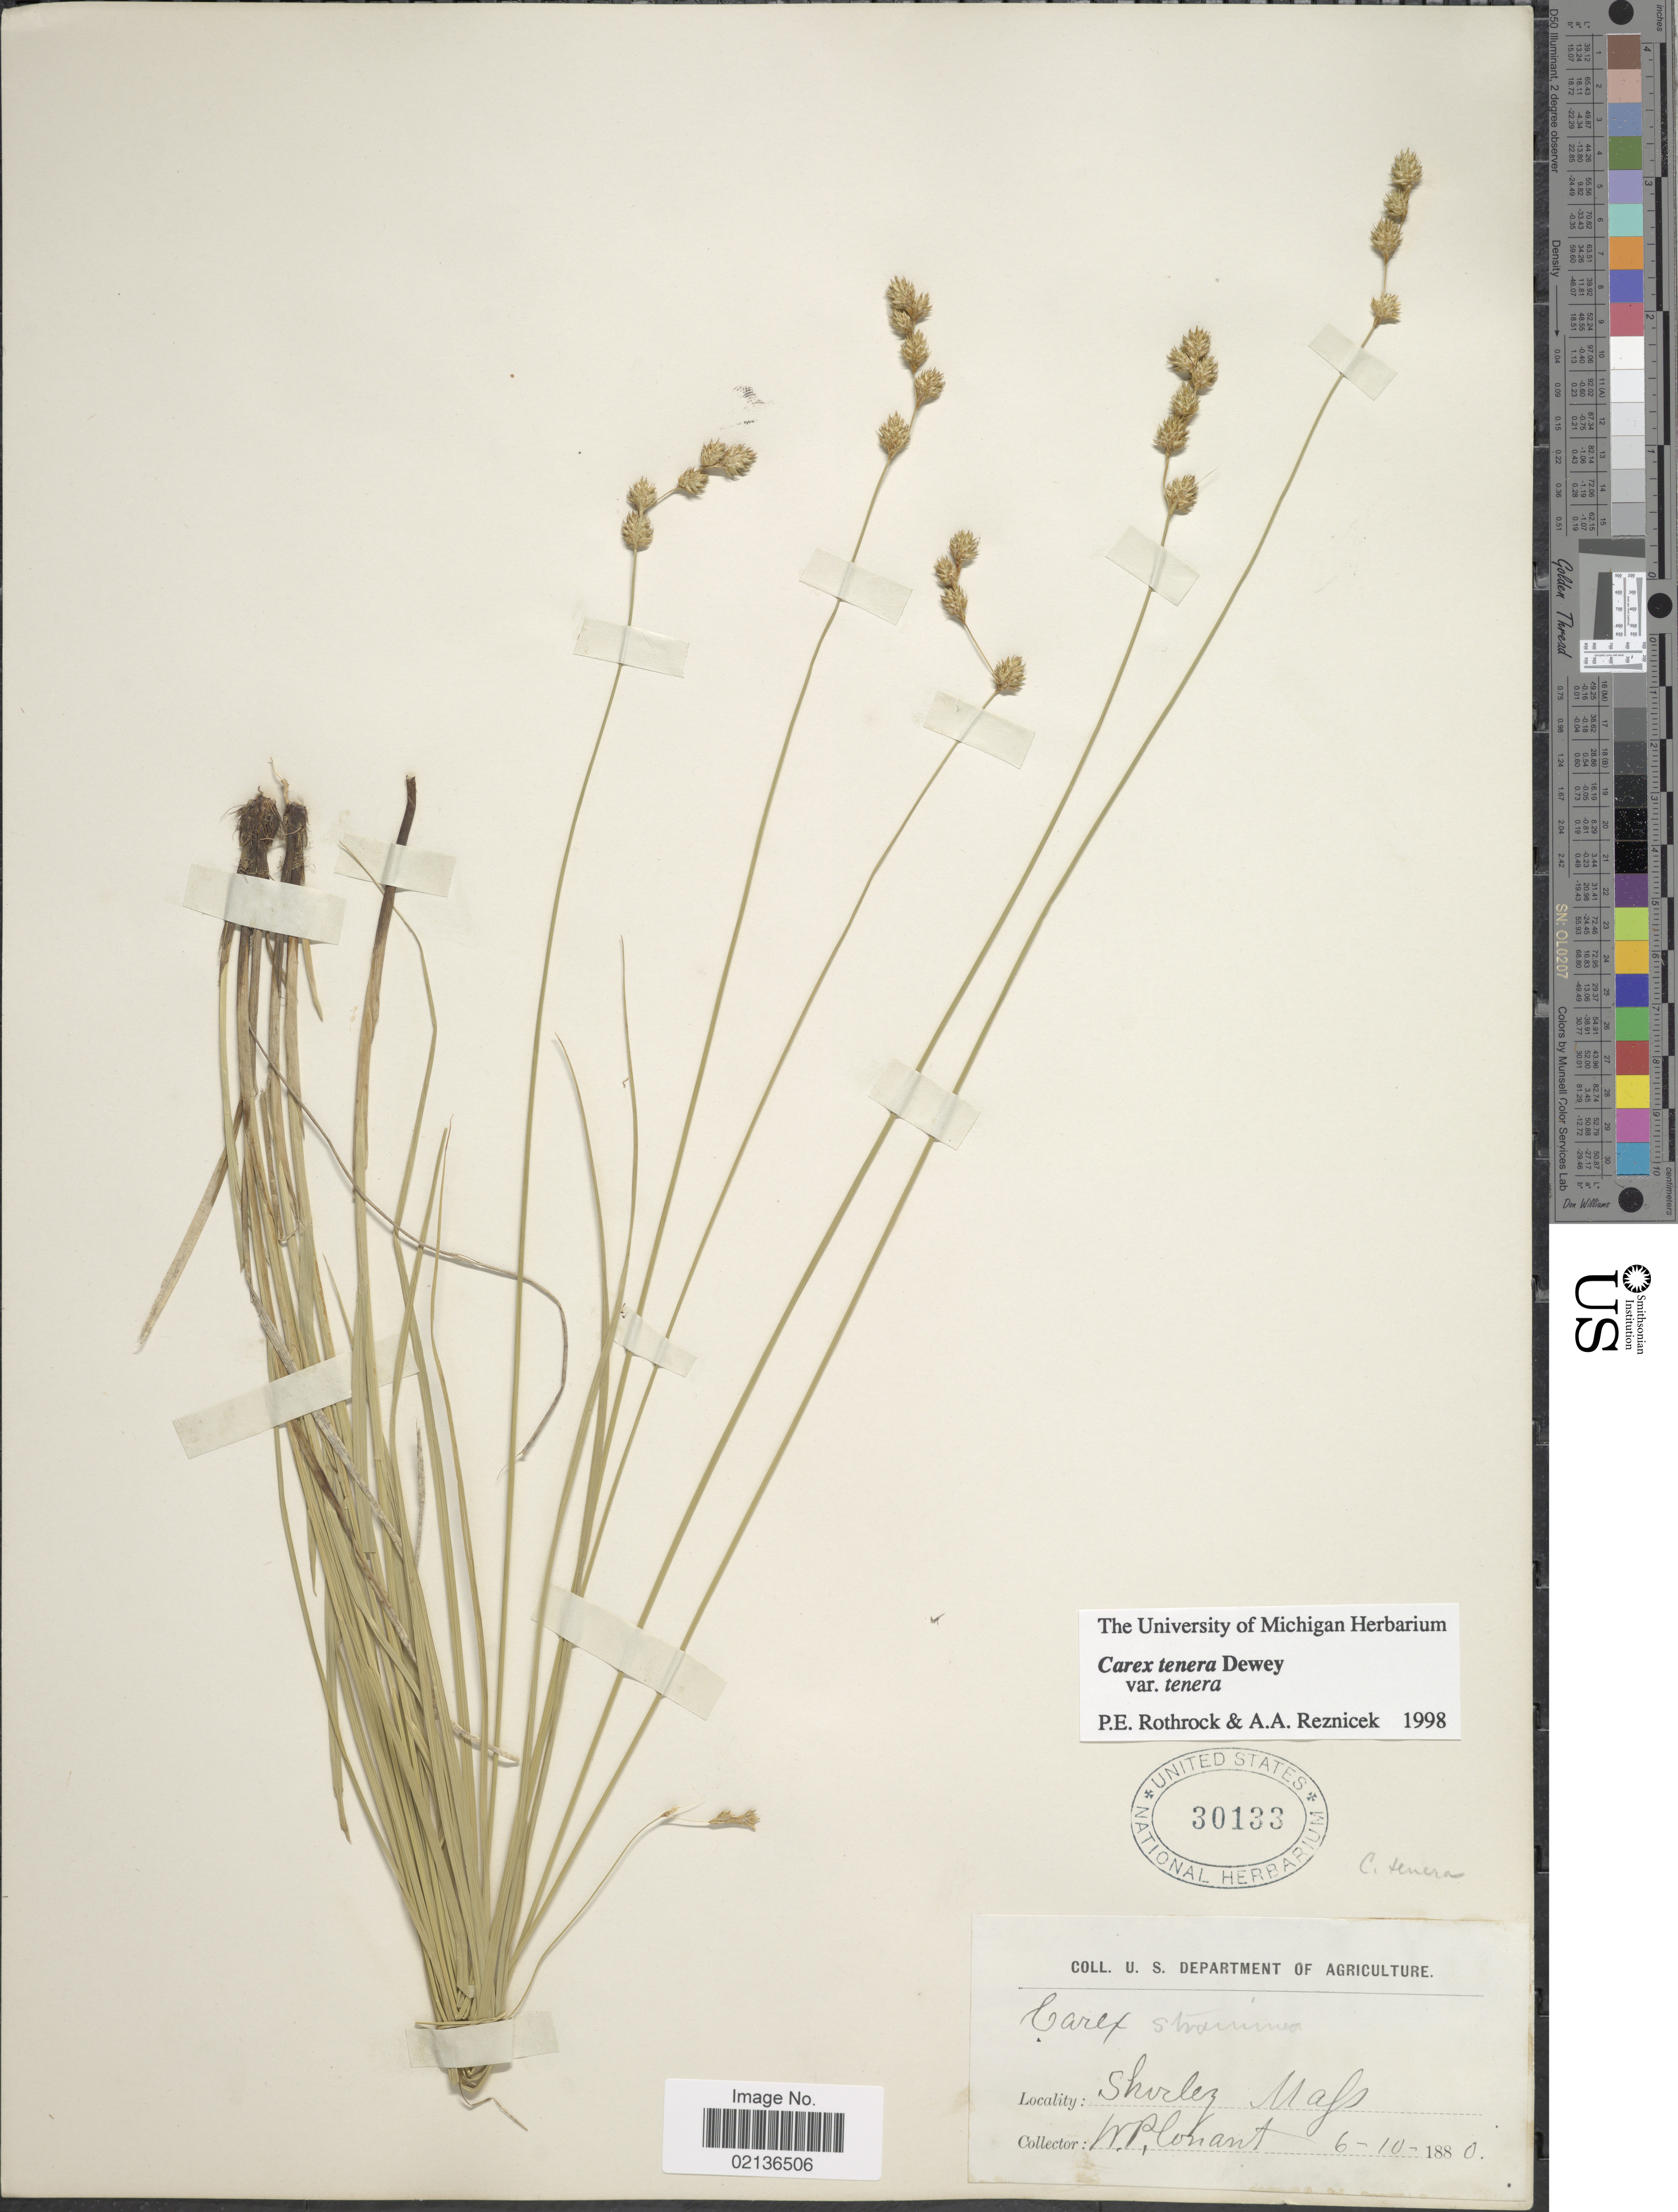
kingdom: Plantae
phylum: Tracheophyta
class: Liliopsida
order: Poales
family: Cyperaceae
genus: Carex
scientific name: Carex tenera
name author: Dewey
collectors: W. P. Conant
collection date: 1880-06-10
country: United States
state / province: Massachusetts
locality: Shirley, Mass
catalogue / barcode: US 30133